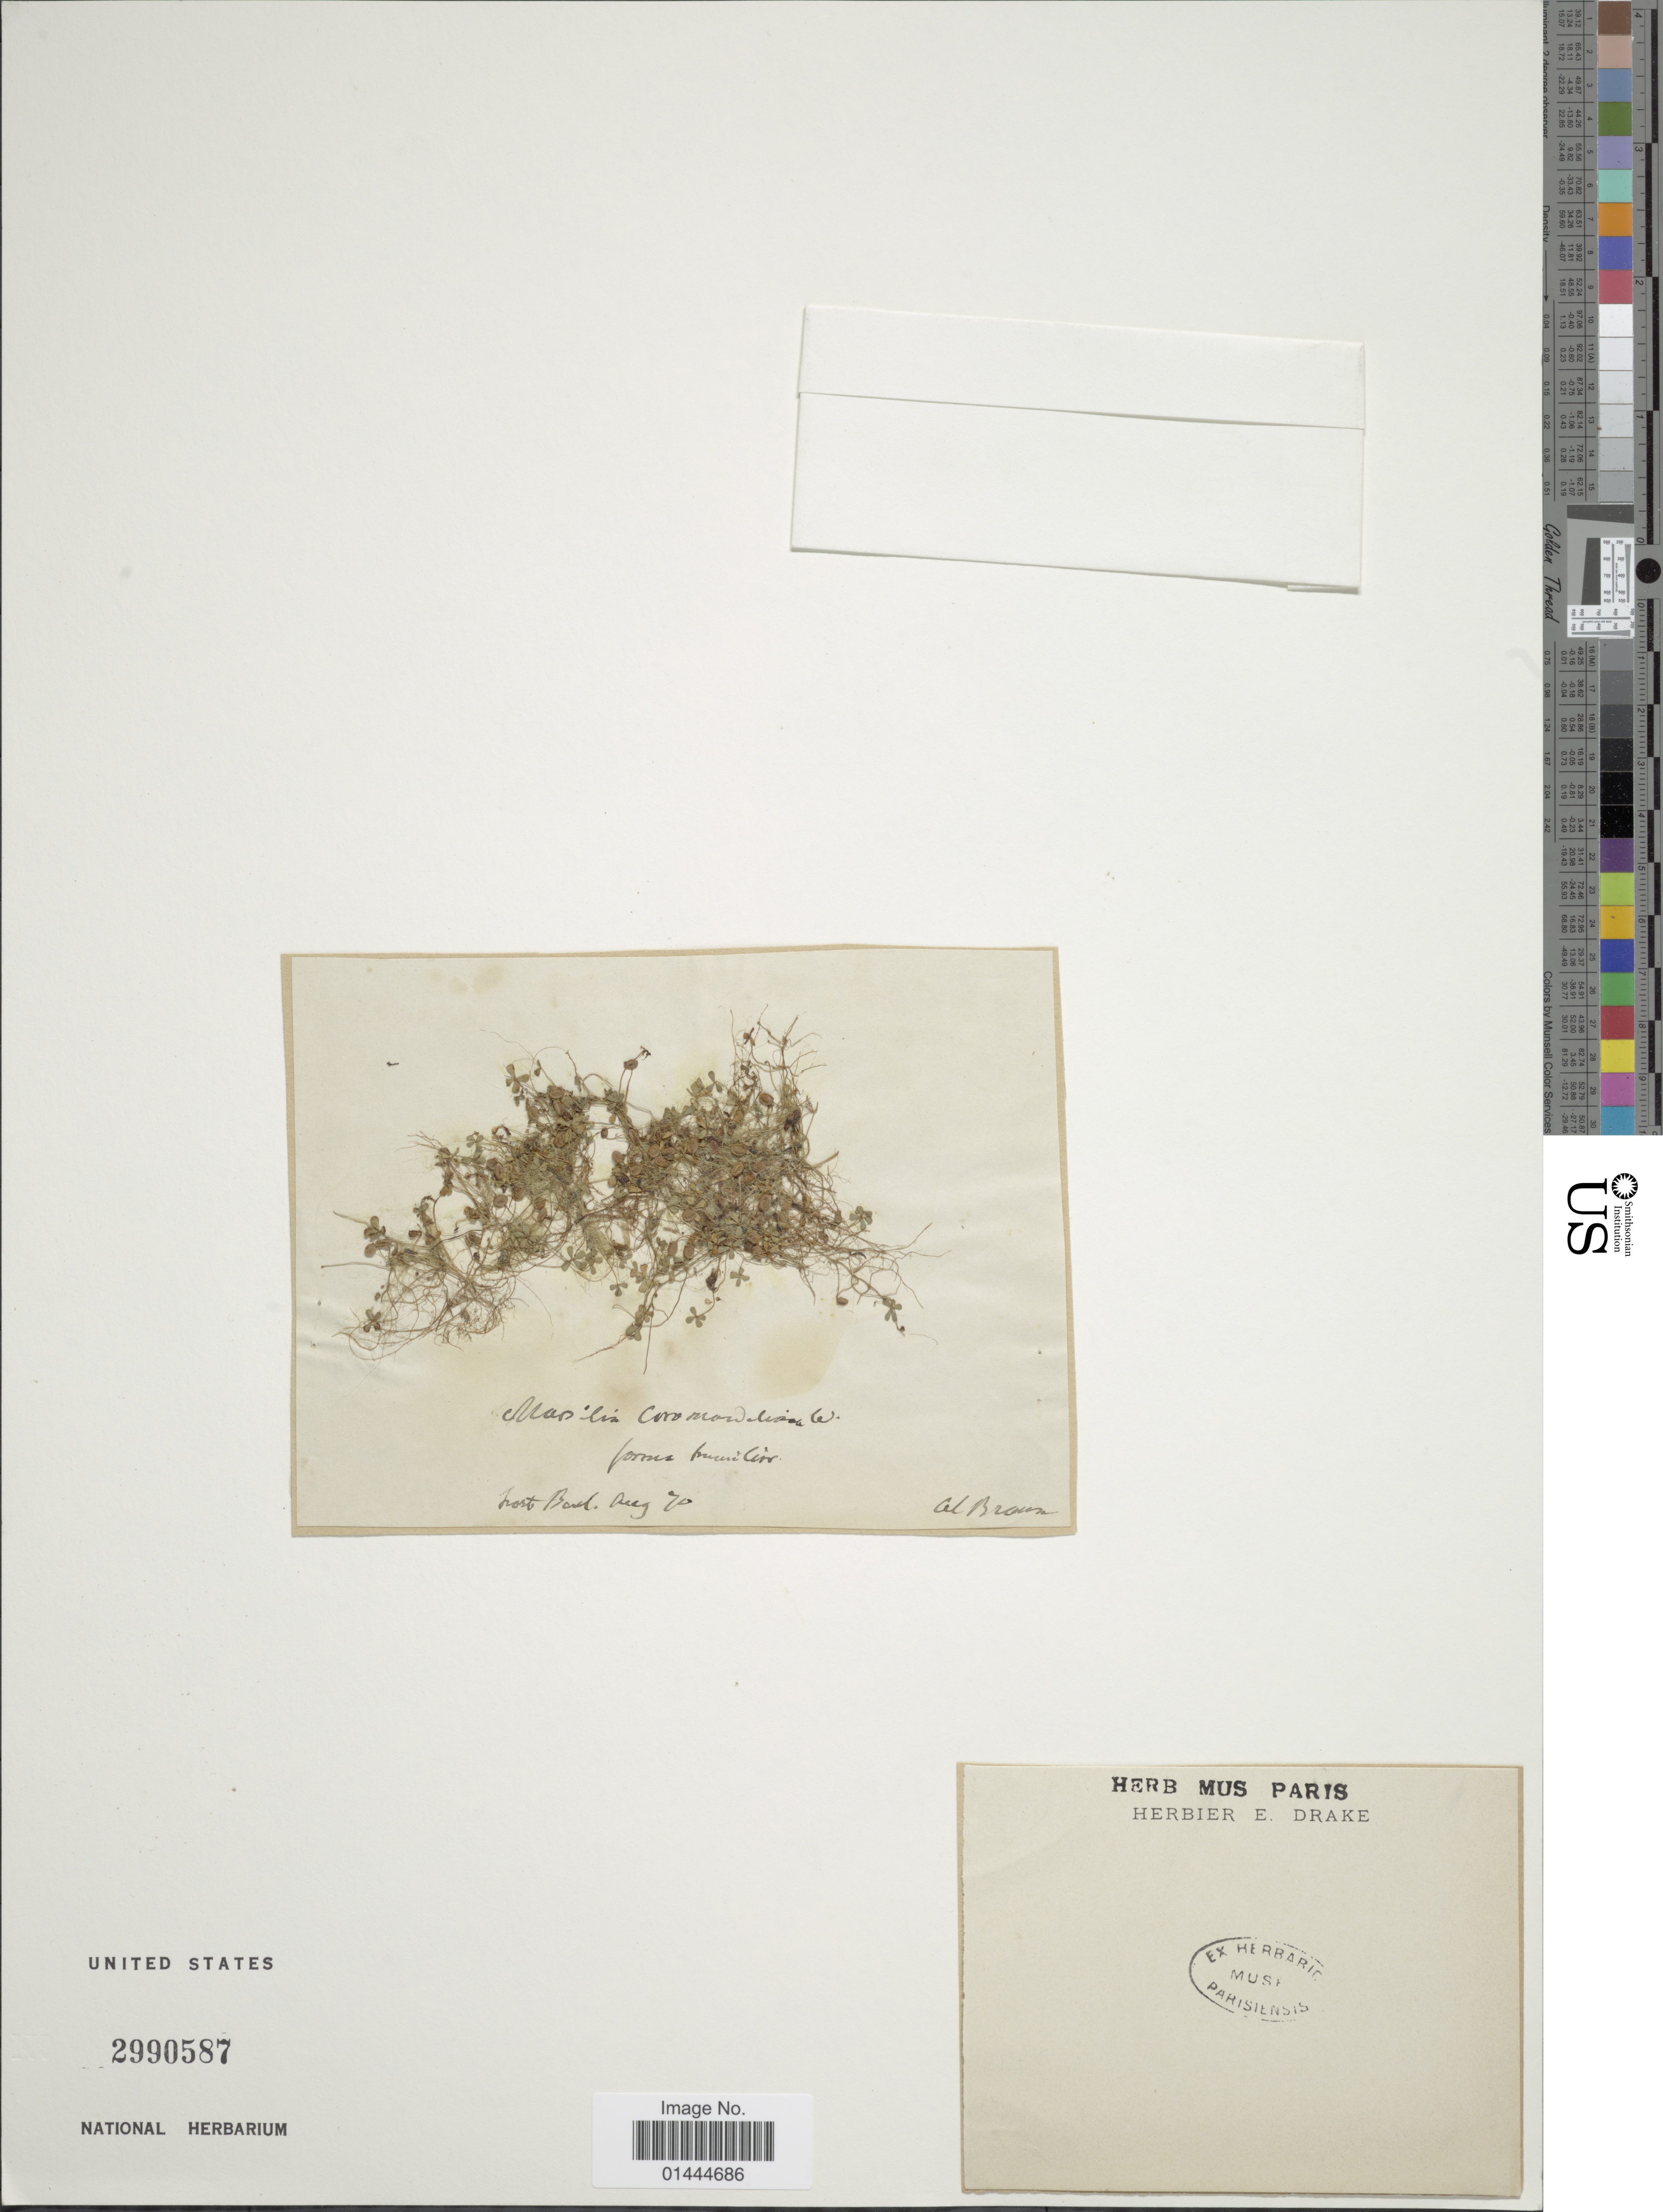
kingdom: Plantae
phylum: Tracheophyta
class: Polypodiopsida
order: Salviniales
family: Marsileaceae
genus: Marsilea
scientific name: Marsilea coromandeliana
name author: Willd.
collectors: A. Braun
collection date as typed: Transcribed d/m/y: /8/70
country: Germany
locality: In horto Berolinensi cultae.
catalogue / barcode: US 2990587